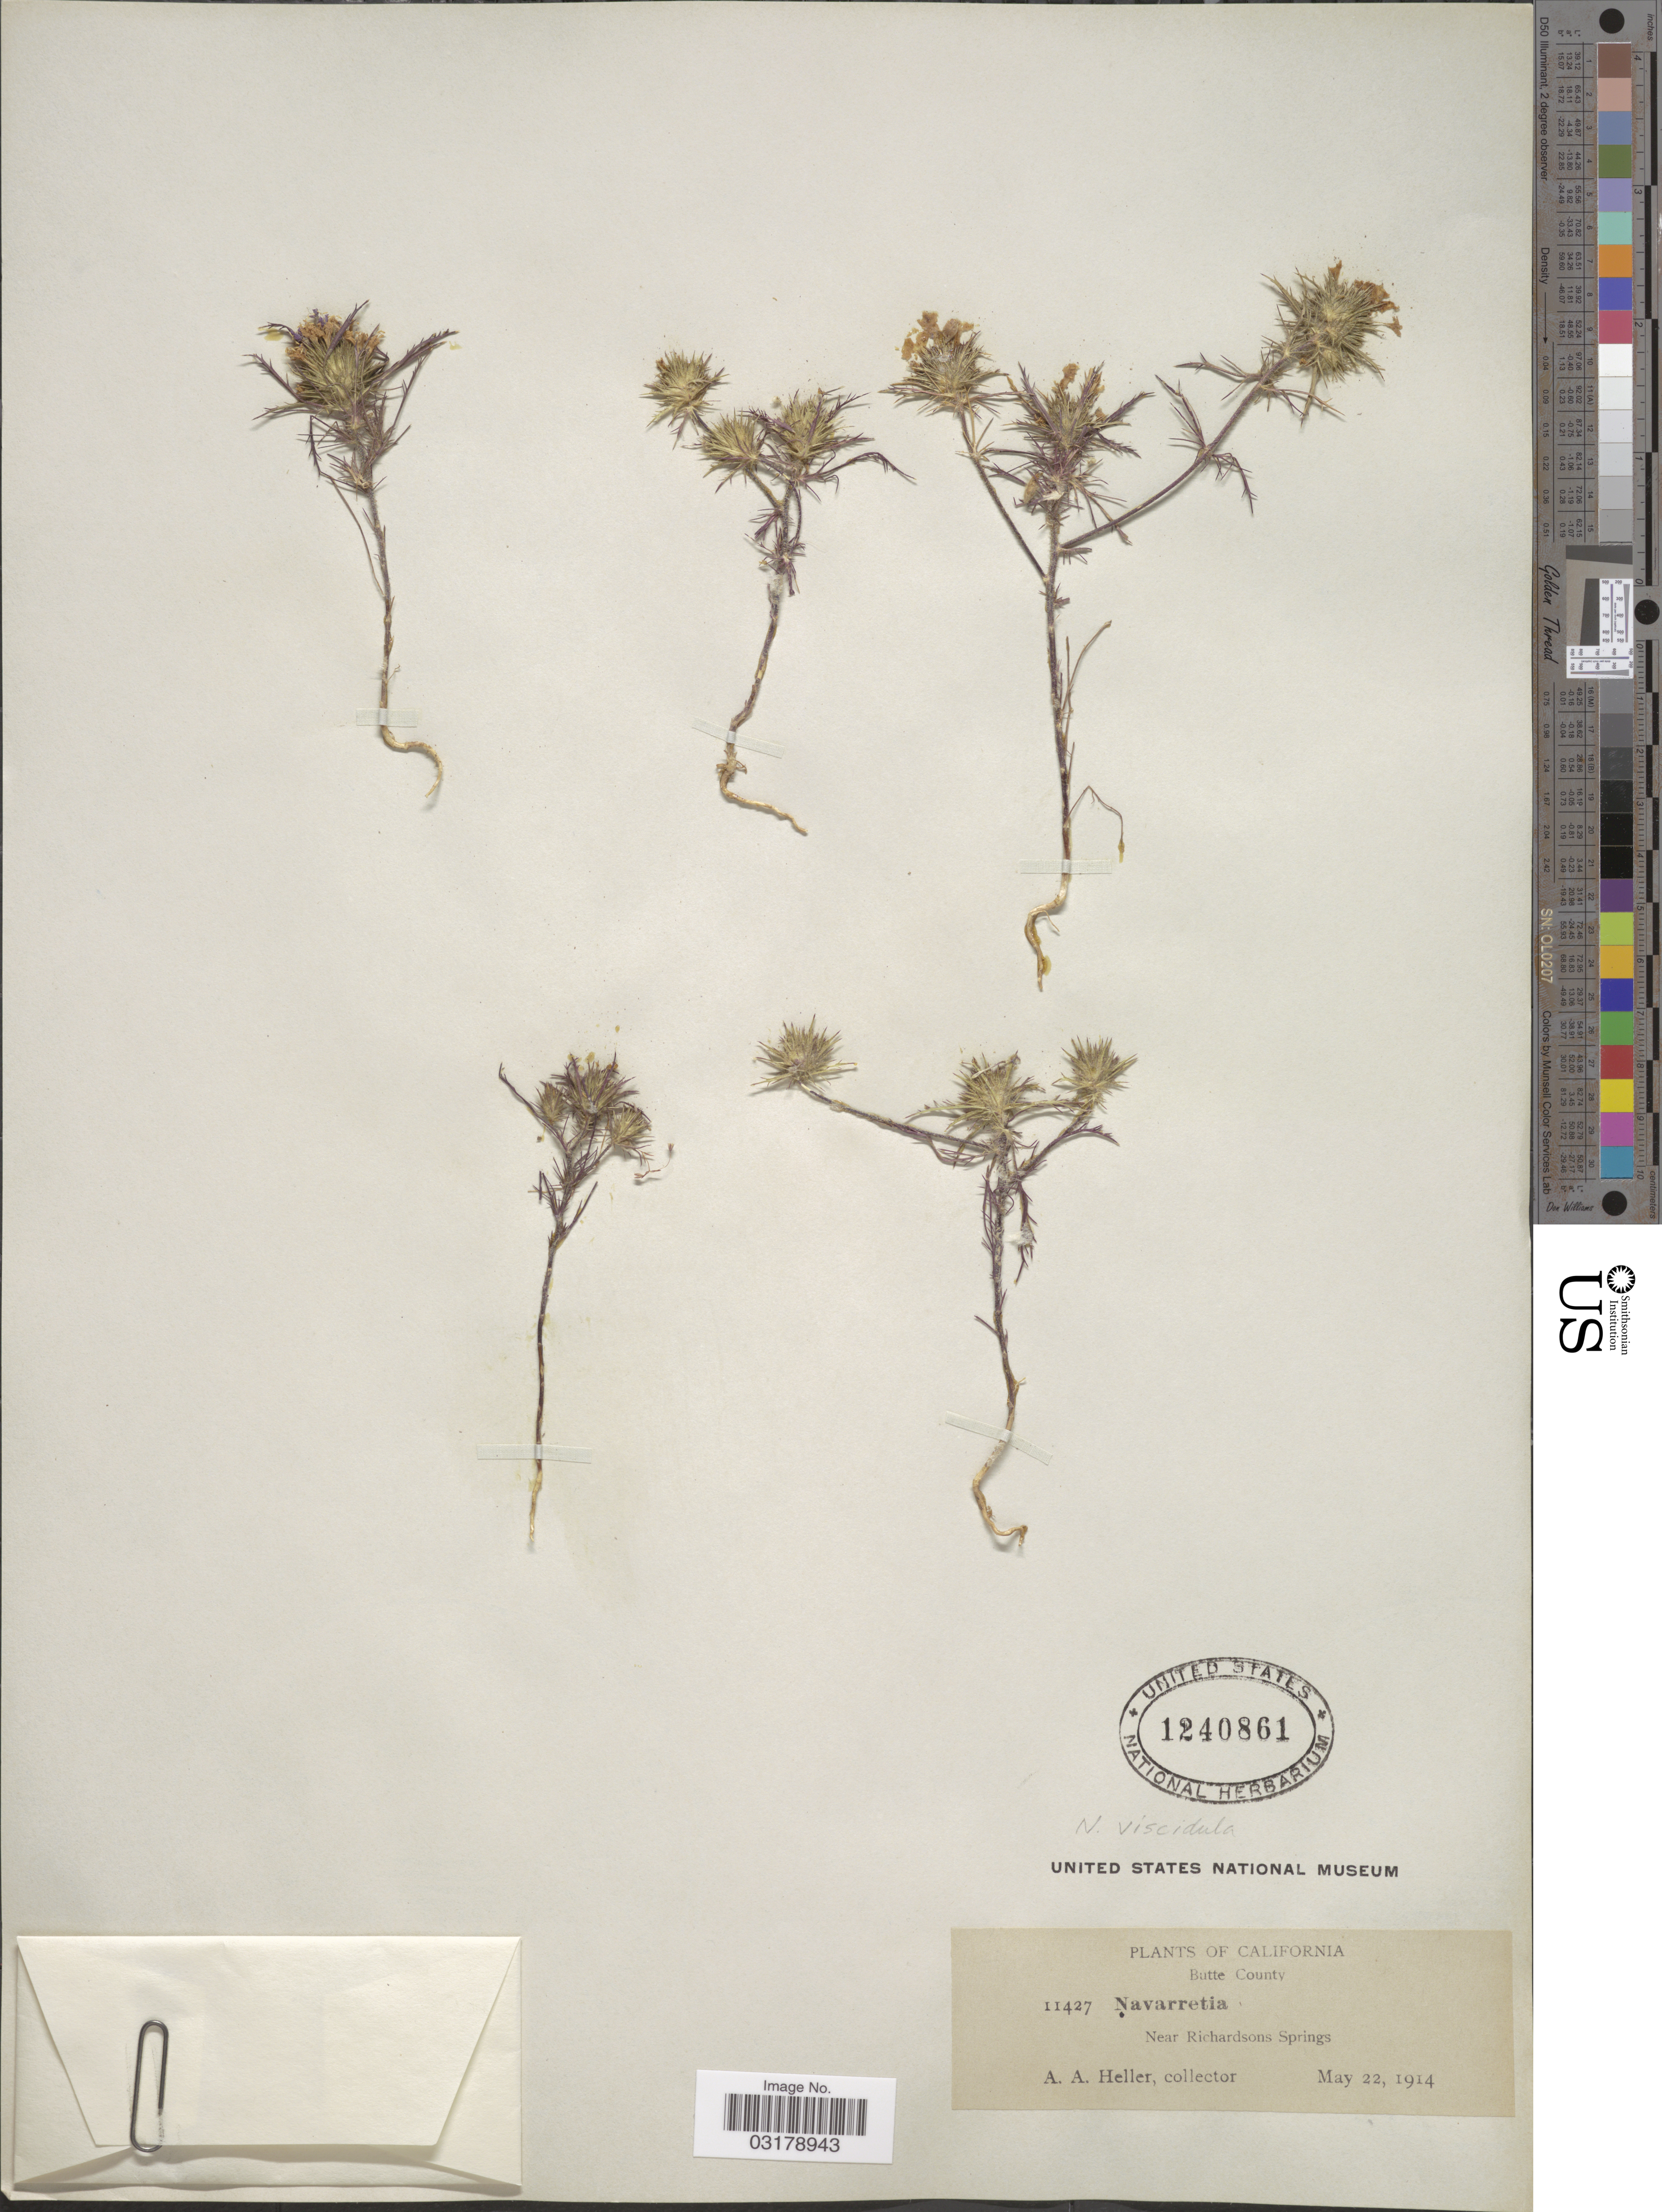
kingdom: Plantae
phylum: Tracheophyta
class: Magnoliopsida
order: Ericales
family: Polemoniaceae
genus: Navarretia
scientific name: Navarretia viscidula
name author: Benth.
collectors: A. A. Heller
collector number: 11427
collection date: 1914-05-22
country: United States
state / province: California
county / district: Butte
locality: Butte County. Near Richardsons Springs.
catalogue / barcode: US 1240861